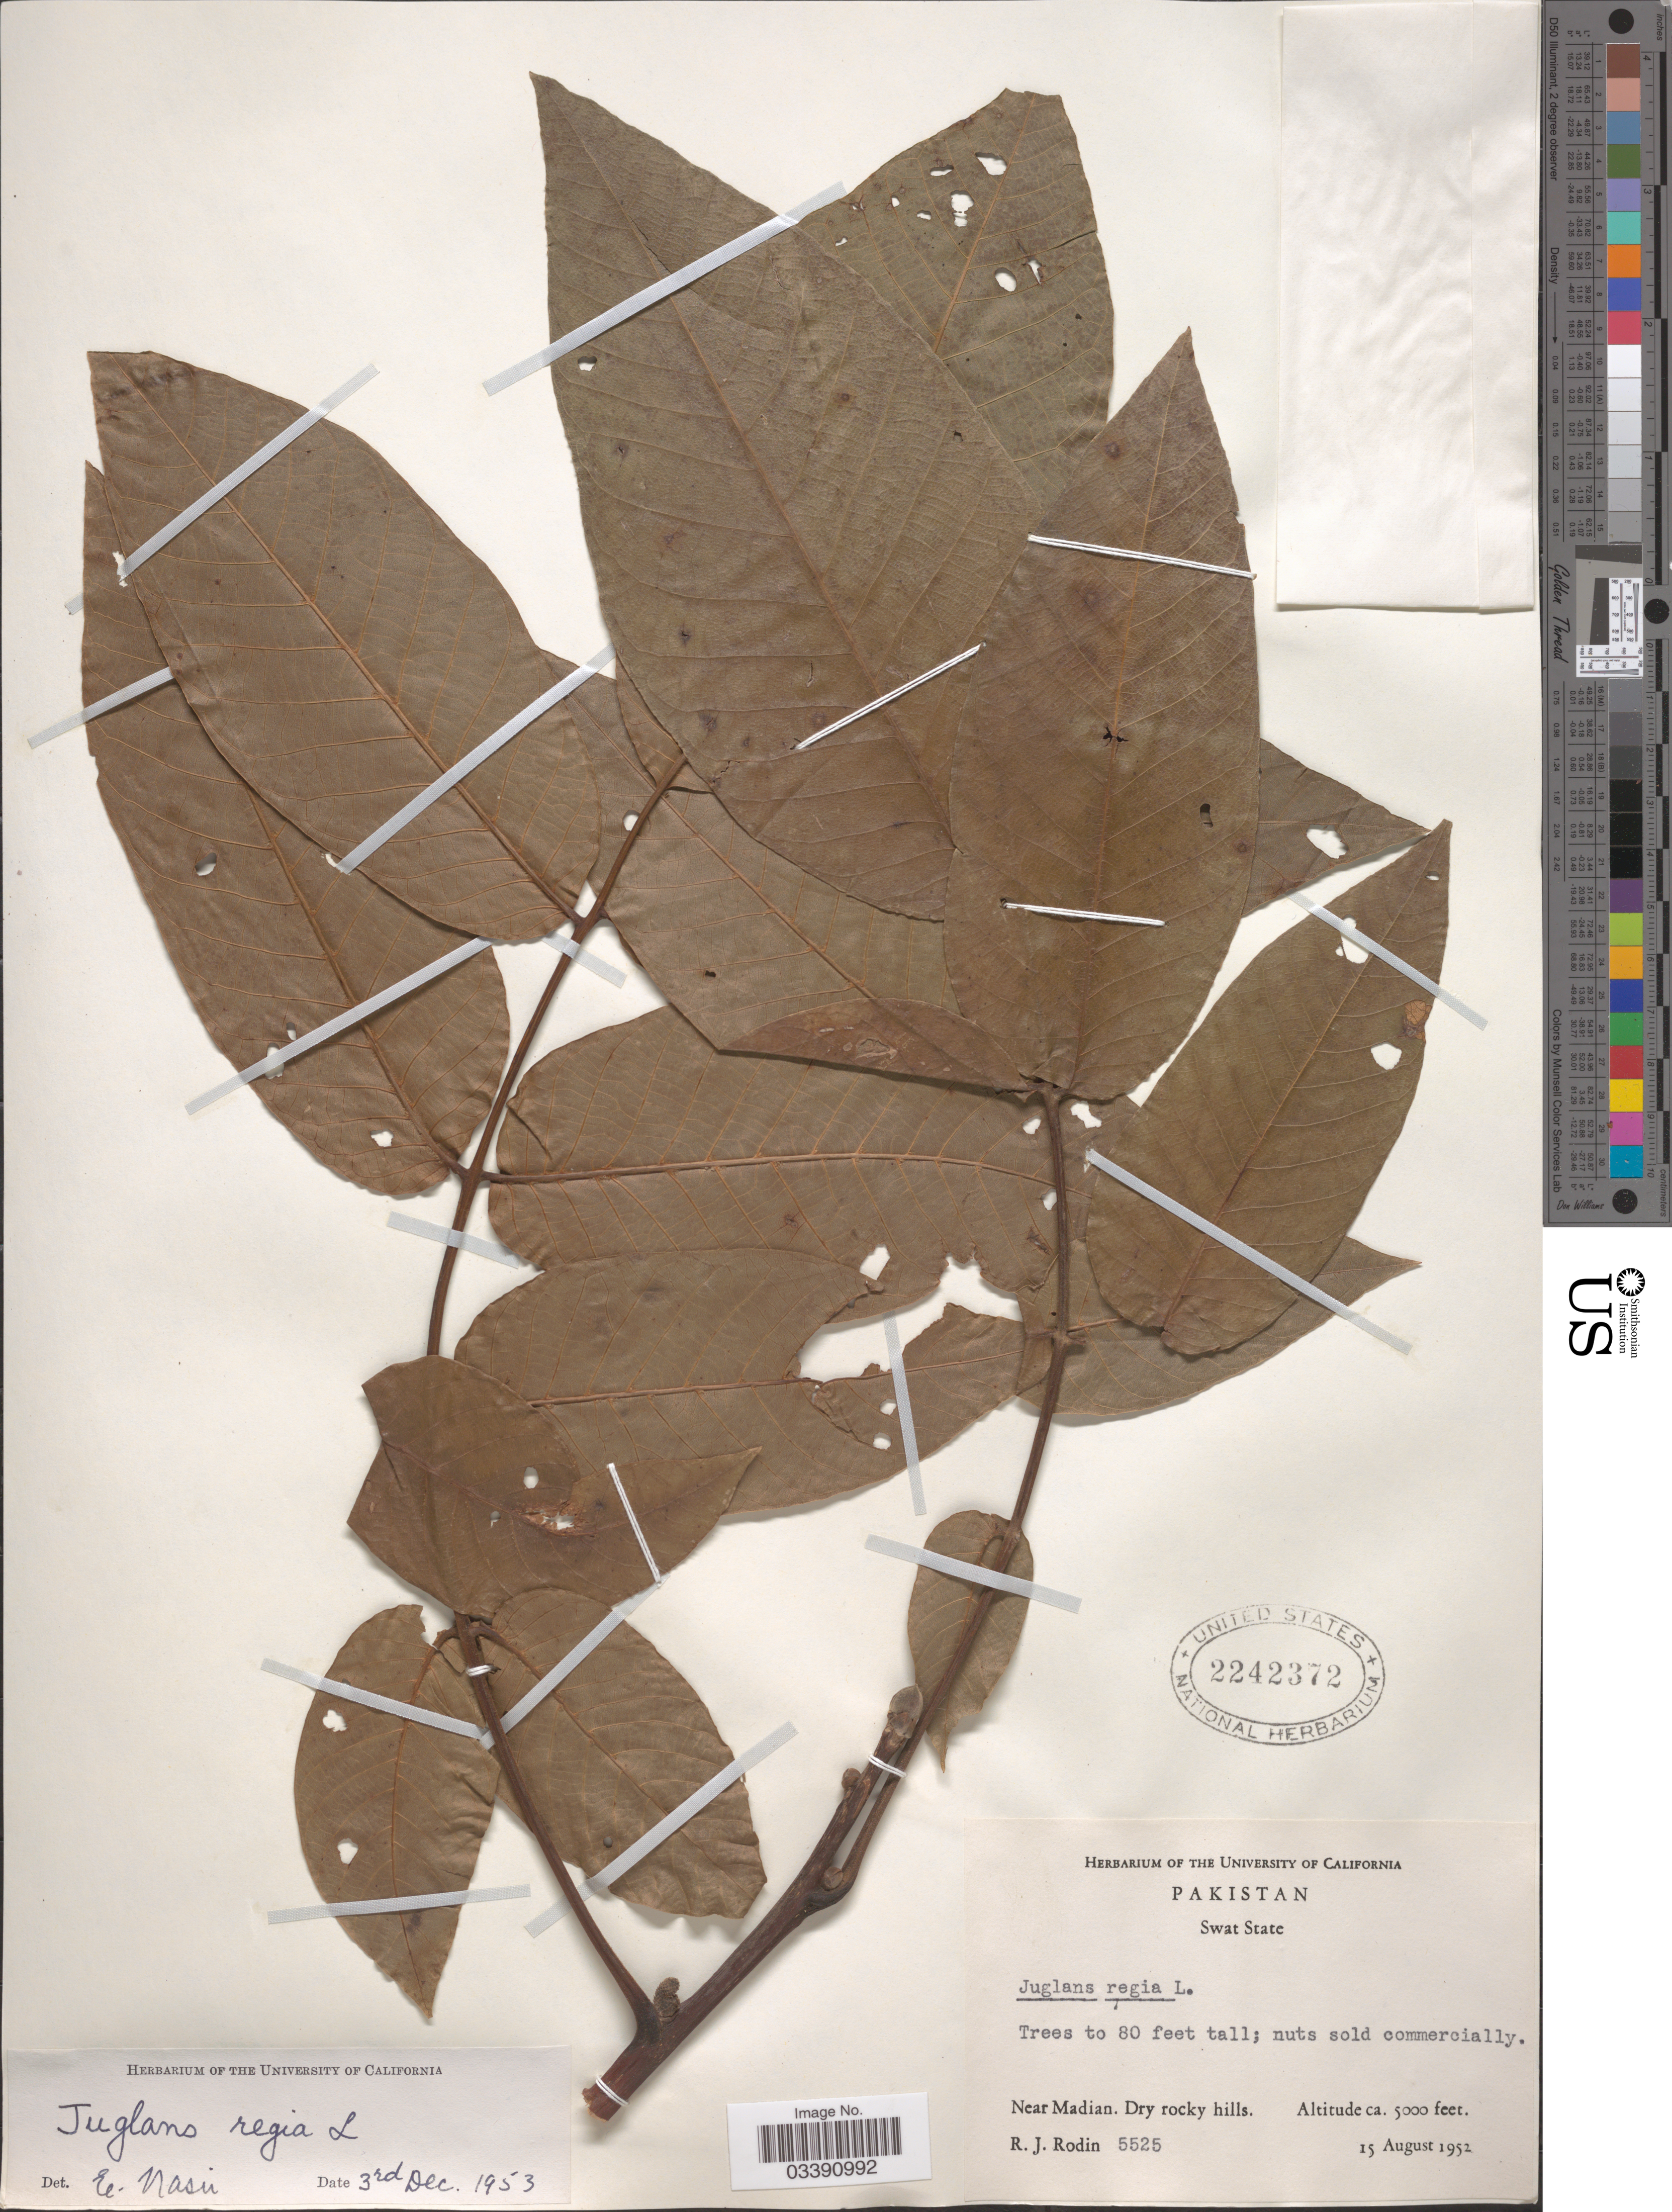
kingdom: Plantae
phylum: Tracheophyta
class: Magnoliopsida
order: Fagales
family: Juglandaceae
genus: Juglans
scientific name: Juglans regia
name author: L.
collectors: R. J. Rodin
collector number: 5525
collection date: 1952-08-15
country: Pakistan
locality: Swat State. Near Madian.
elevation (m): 1524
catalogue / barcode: US 2242372